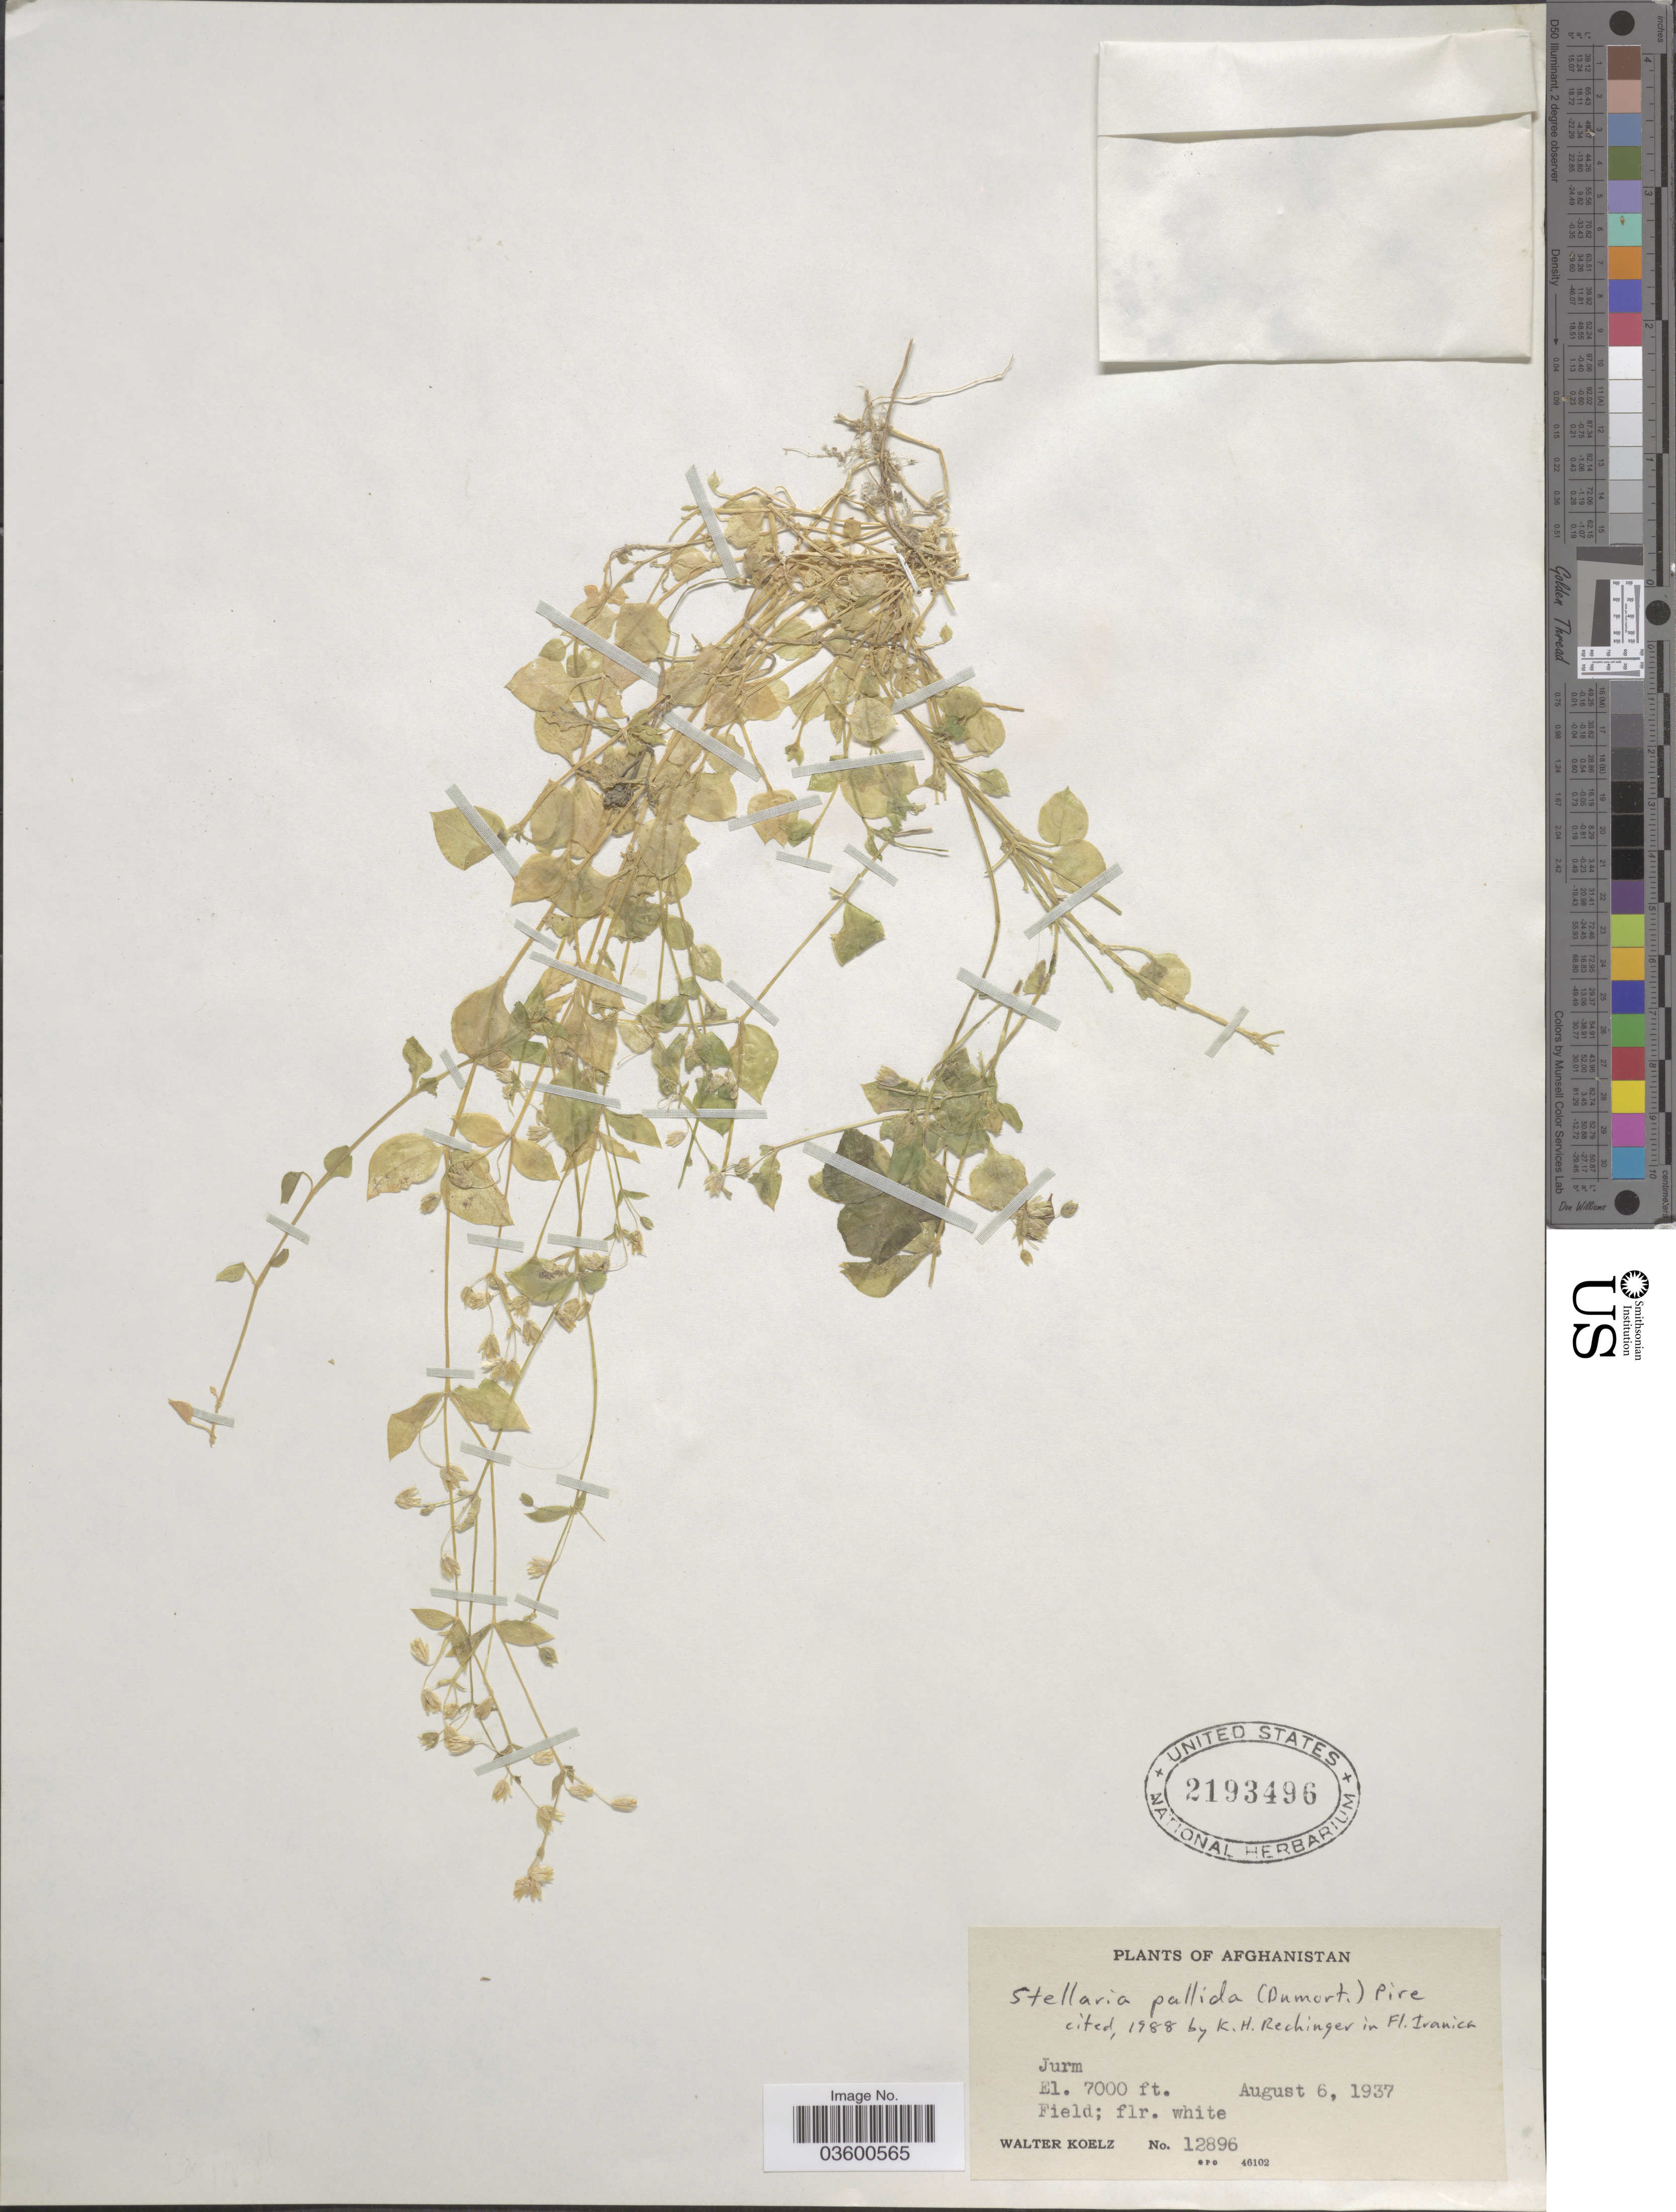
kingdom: Plantae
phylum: Tracheophyta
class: Magnoliopsida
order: Caryophyllales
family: Caryophyllaceae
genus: Stellaria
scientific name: Stellaria pallida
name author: (Dumort.) Crép.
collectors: W. N. Koelz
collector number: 12896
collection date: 1937-08-06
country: Afghanistan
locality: Jurm.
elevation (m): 2134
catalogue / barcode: US 2193496